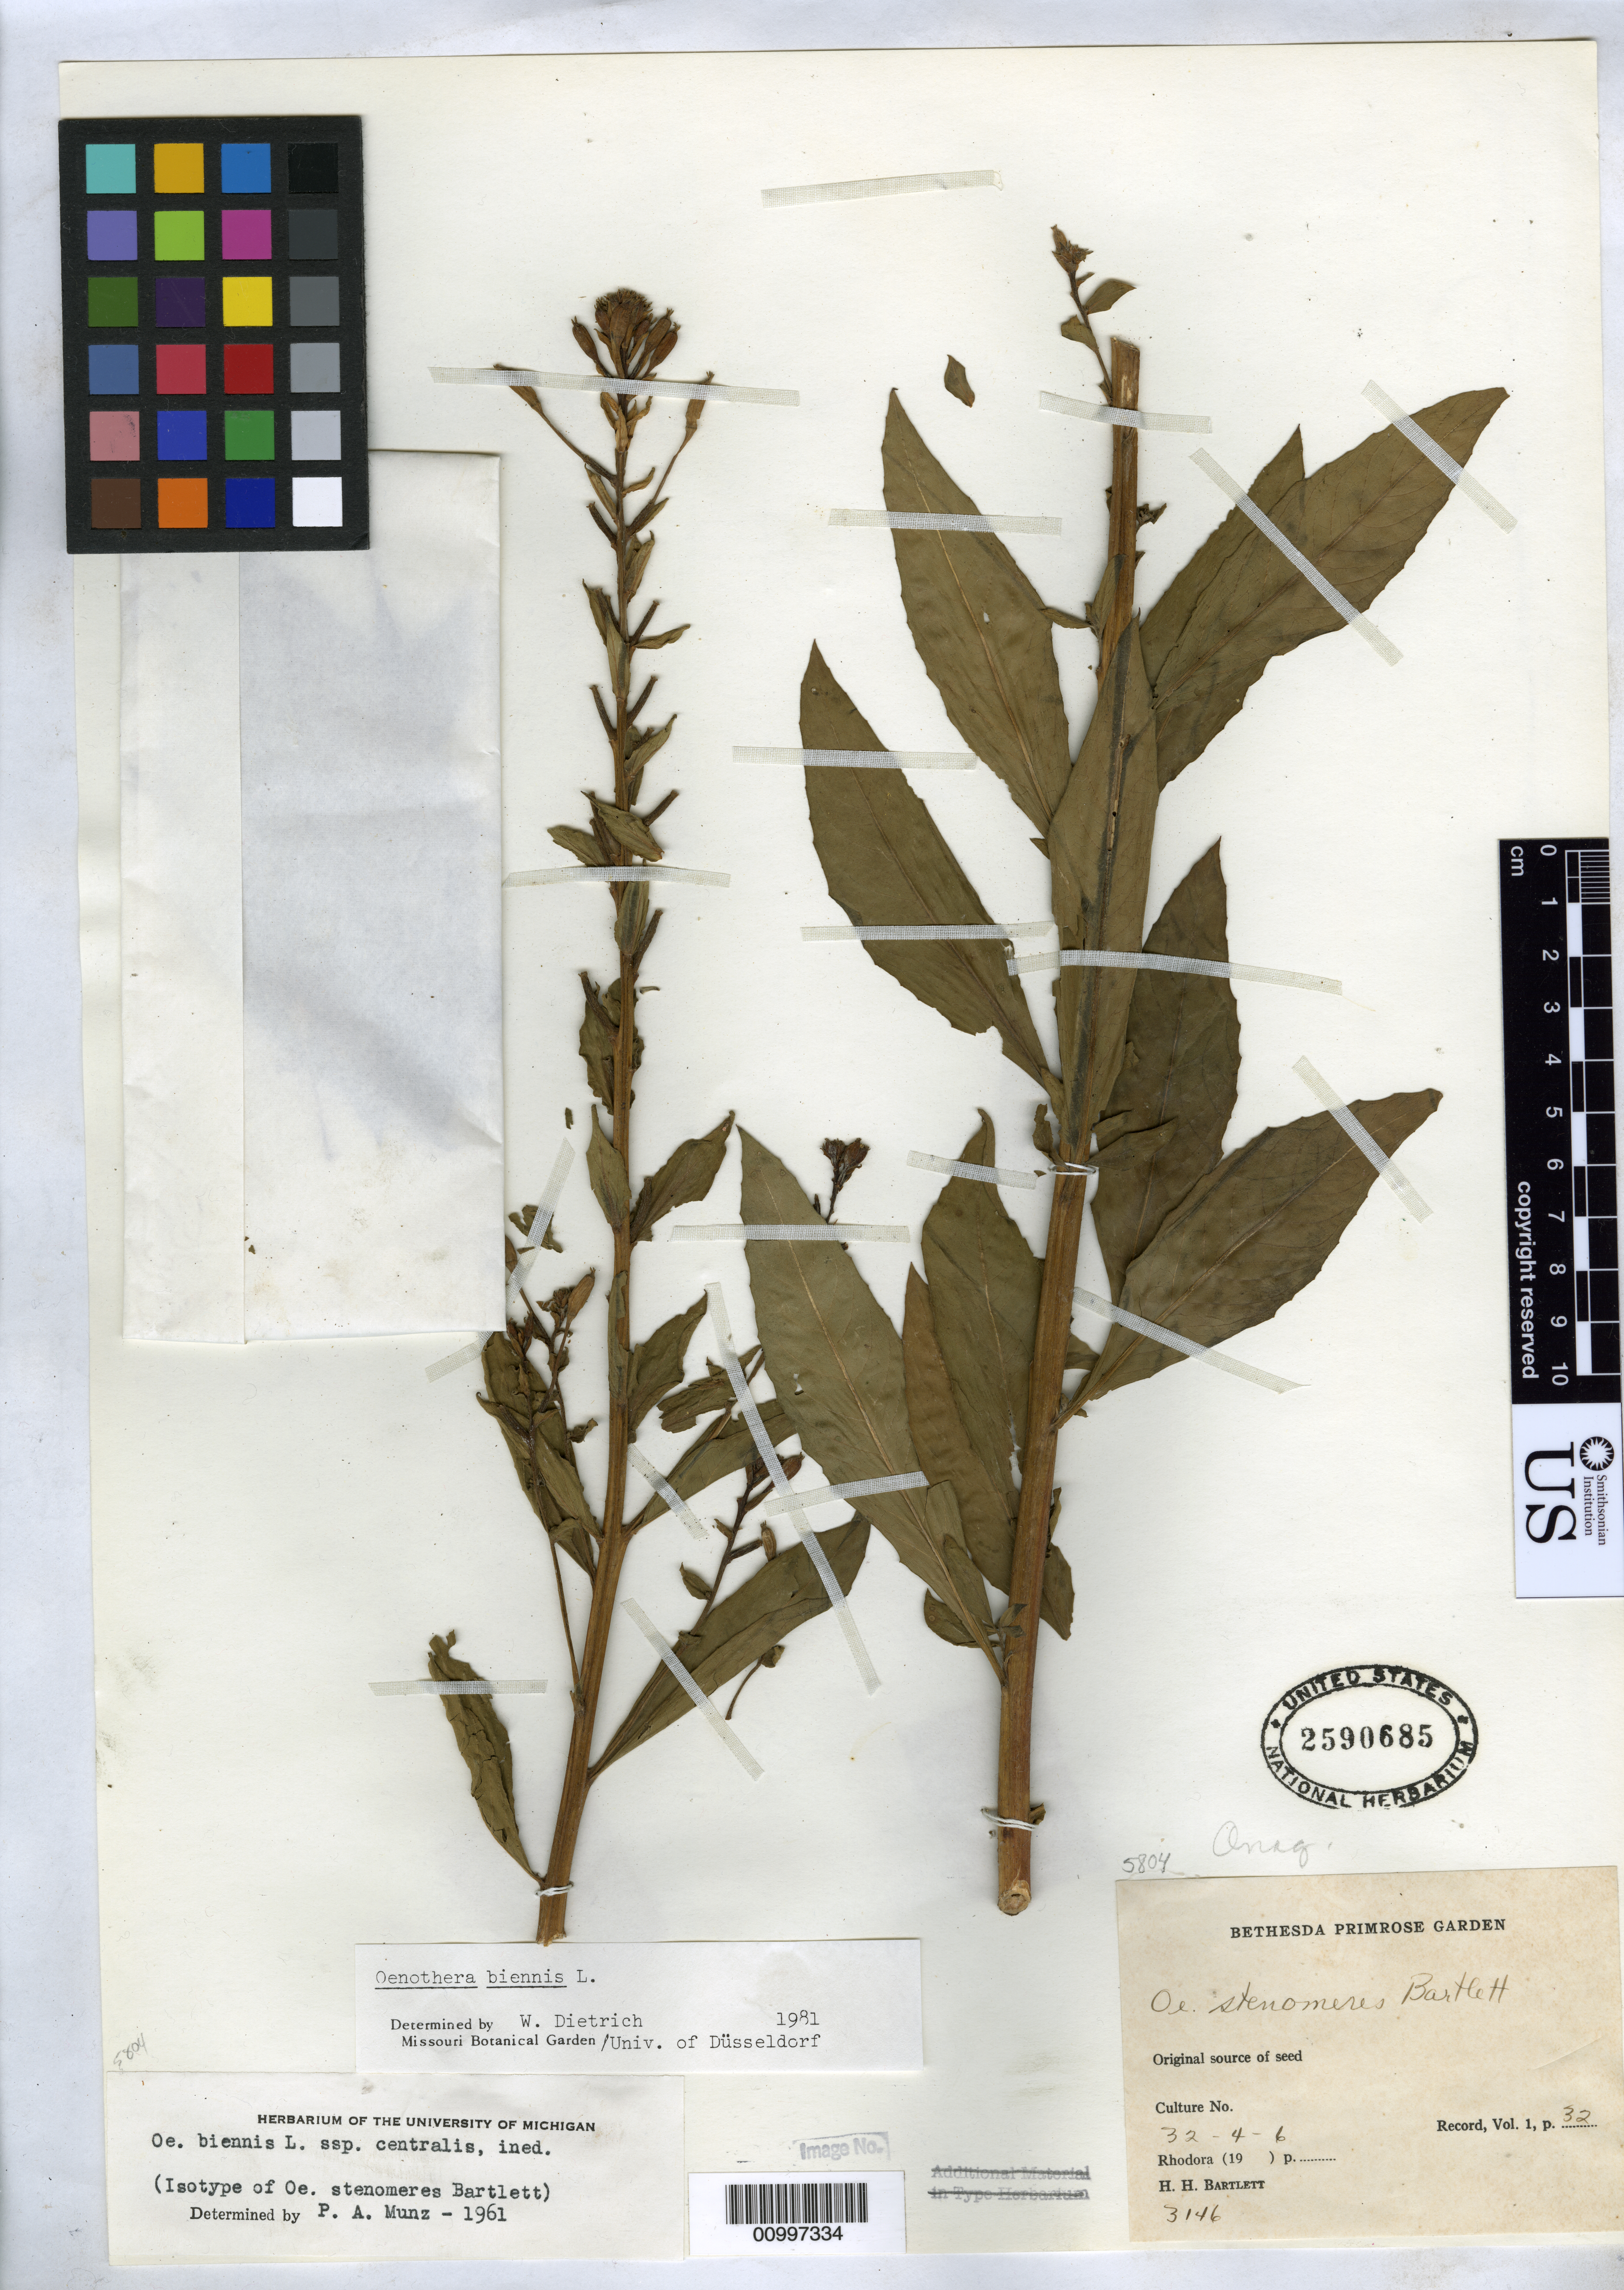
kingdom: Plantae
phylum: Tracheophyta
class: Magnoliopsida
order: Myrtales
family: Onagraceae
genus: Oenothera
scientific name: Oenothera stenomeres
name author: Bartlett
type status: Isotype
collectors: H. H. Bartlett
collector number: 3146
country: United States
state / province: Maryland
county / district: Montgomery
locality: Bethesda.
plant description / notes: Cultivated plants; culture no. 32-4-6.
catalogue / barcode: US 2590685